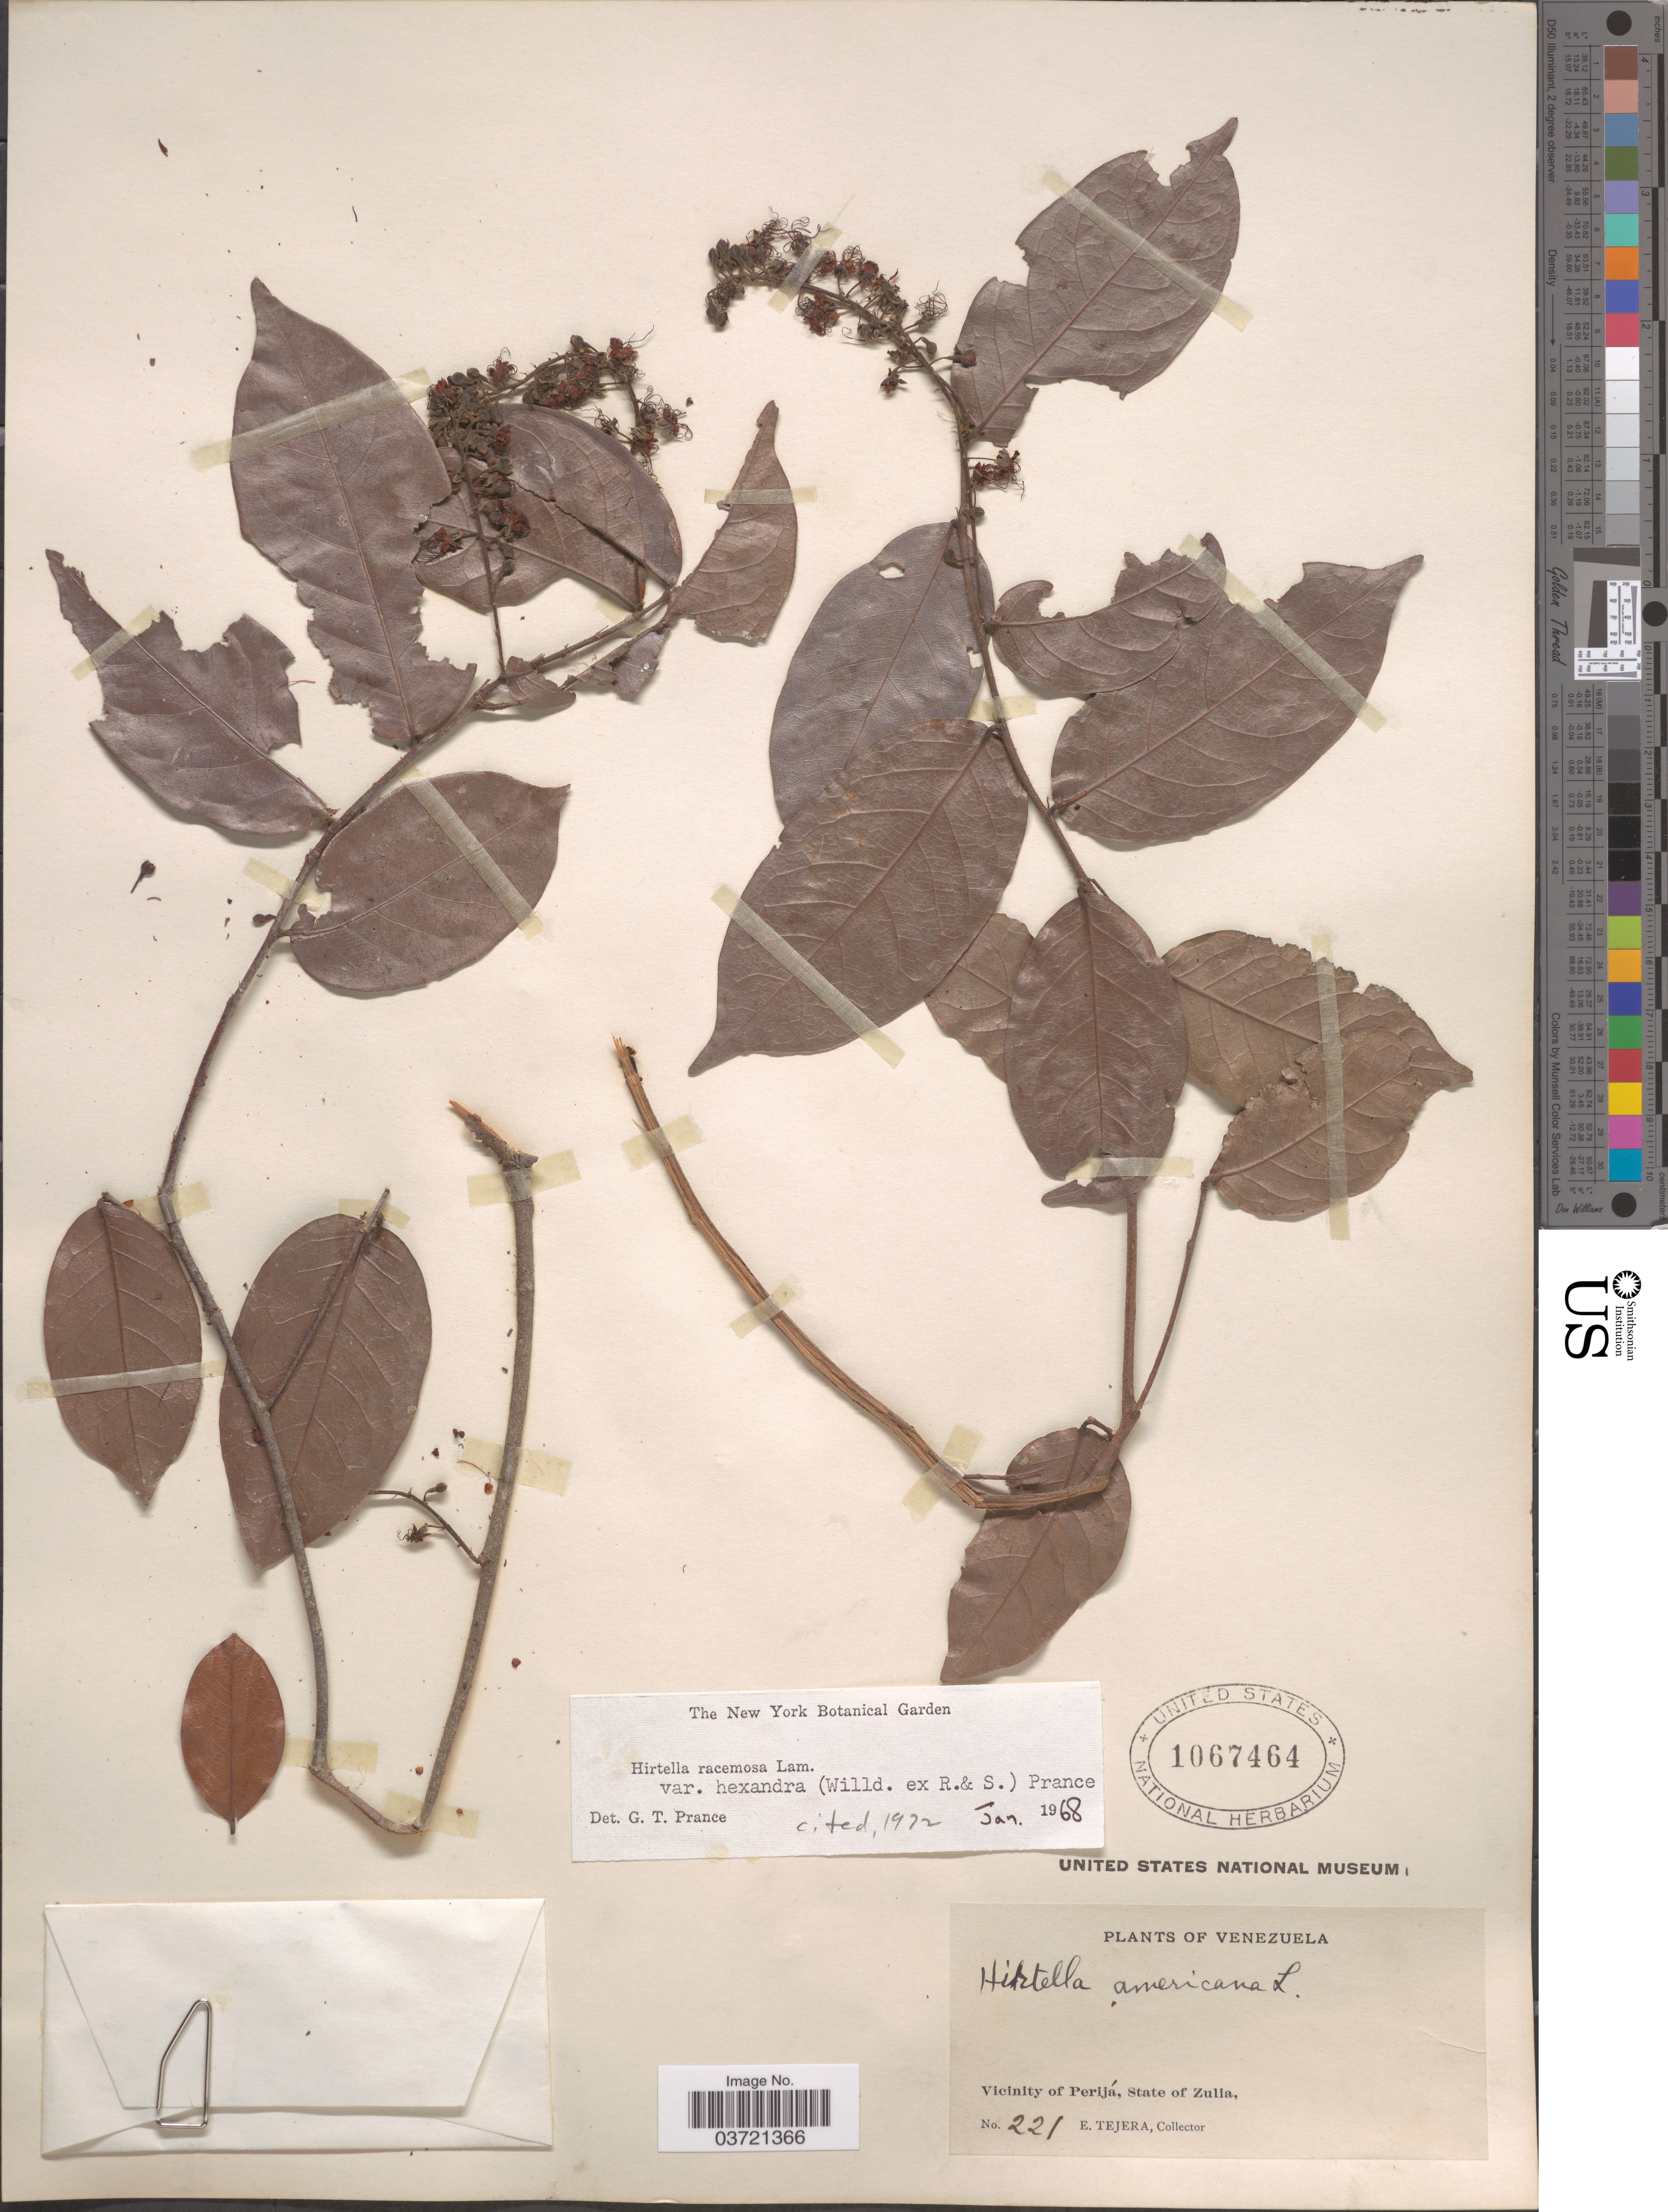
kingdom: Plantae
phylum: Tracheophyta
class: Magnoliopsida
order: Malpighiales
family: Chrysobalanaceae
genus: Hirtella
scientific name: Hirtella racemosa var. hexandra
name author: (Willd. ex Roem. & Schult.) Prance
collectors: E. Tejera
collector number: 221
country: Venezuela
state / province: Zulia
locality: Vicinity of Perijá.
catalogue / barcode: US 1067464